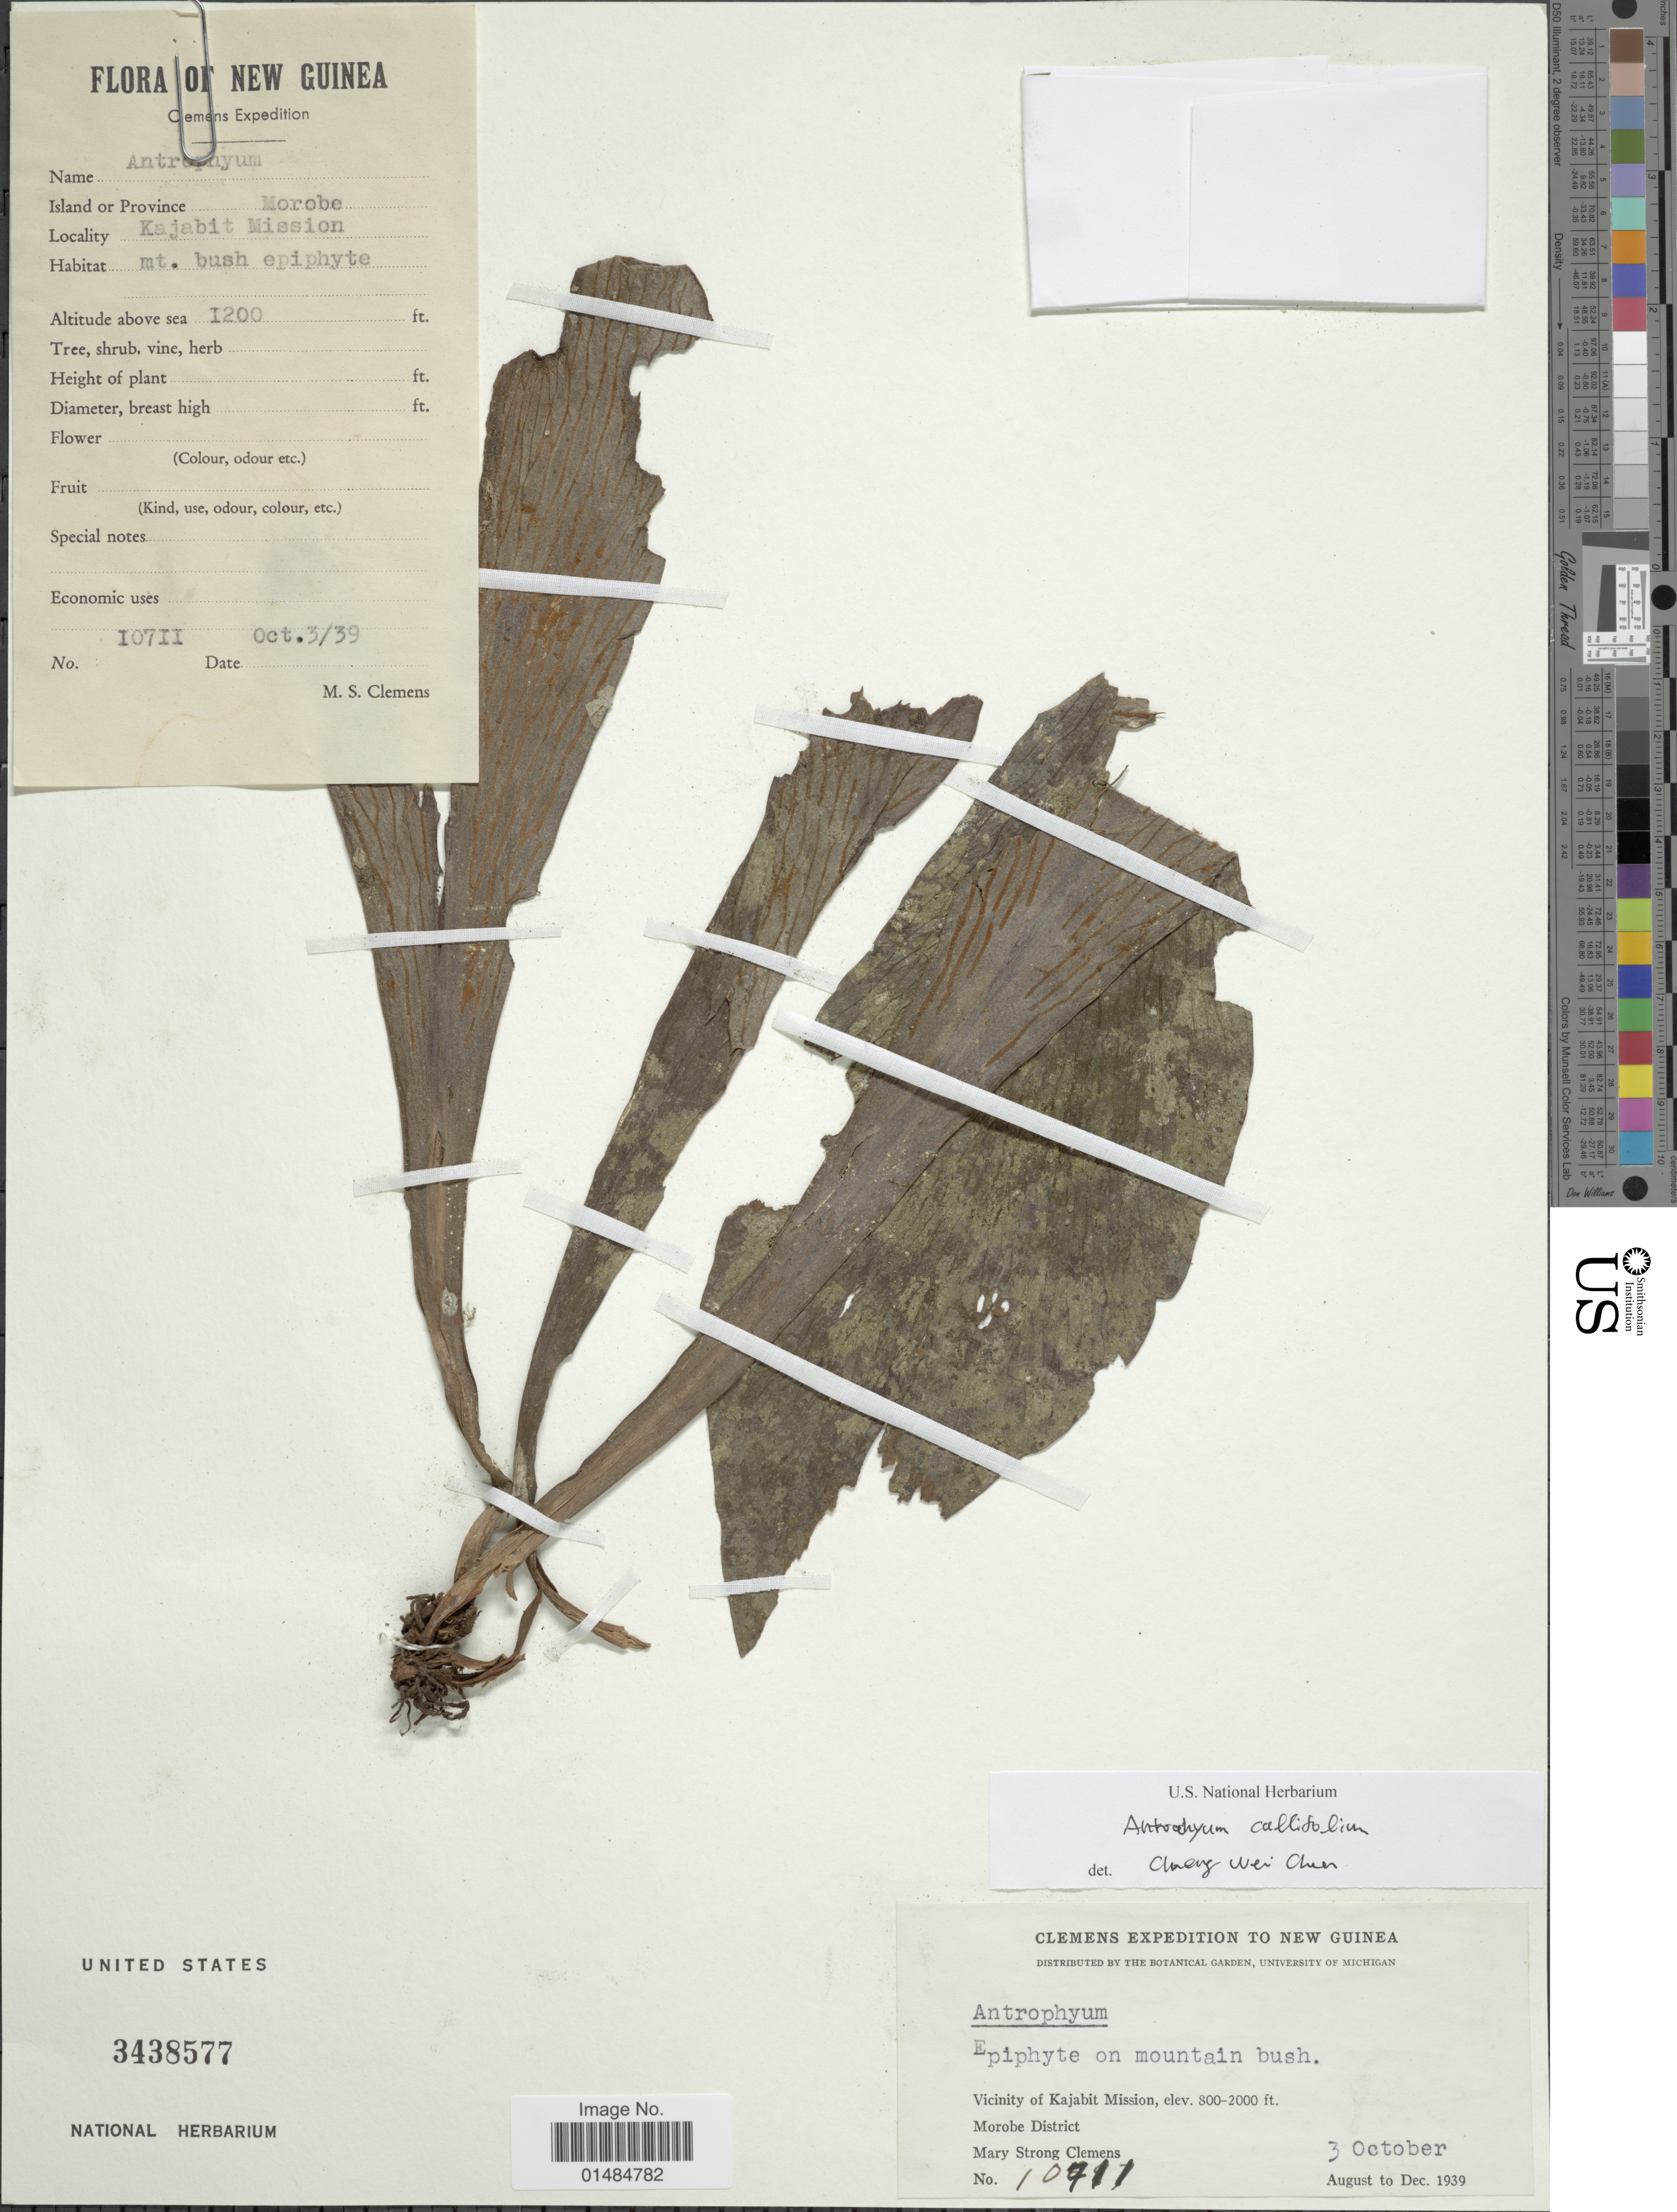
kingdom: Plantae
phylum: Tracheophyta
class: Polypodiopsida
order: Polypodiales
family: Pteridaceae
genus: Antrophyum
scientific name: Antrophyum callifolium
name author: Blume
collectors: M. S. Clemens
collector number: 10711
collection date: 1939-10-03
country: Papua New Guinea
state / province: Morobe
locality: New Guinea. Vicinity of Kajabit Mission, Morobe District, mt. bush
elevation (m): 366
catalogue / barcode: US 3438577